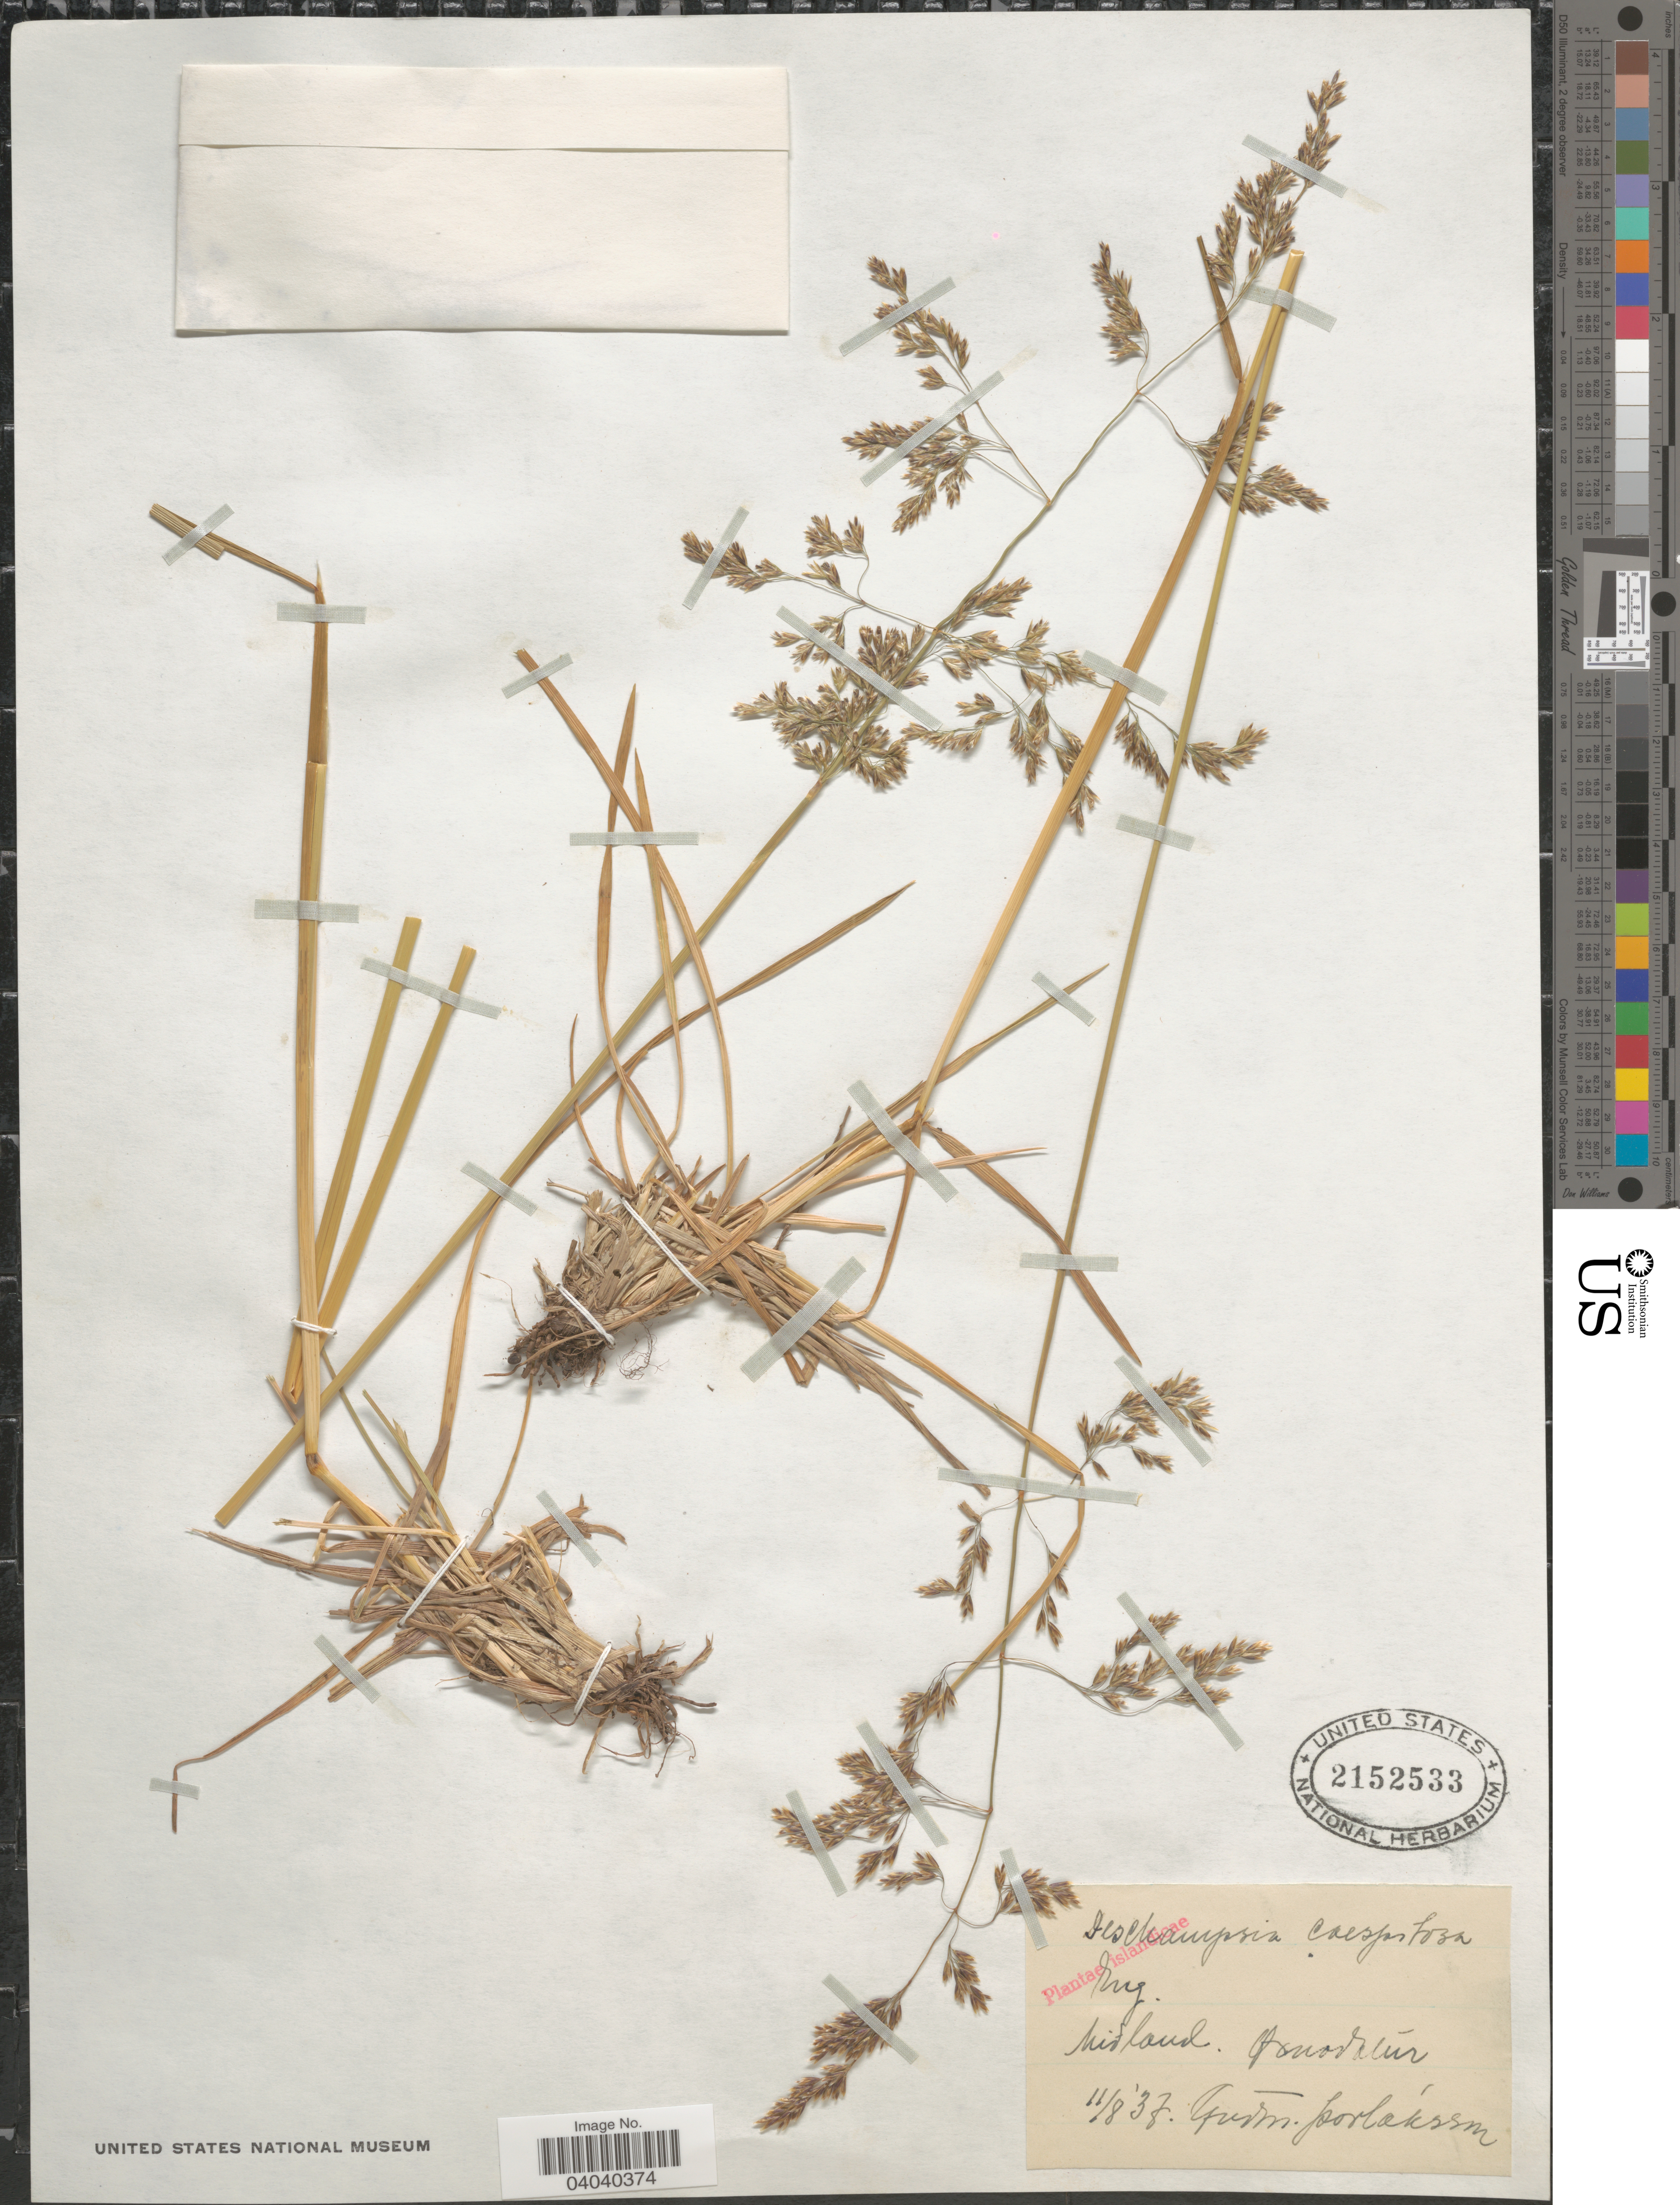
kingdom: Plantae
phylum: Tracheophyta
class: Liliopsida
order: Poales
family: Poaceae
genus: Deschampsia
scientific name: Deschampsia cespitosa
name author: (L.) P. Beauv.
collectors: G. Porlaksson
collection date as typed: Transcribed d/m/y: 11/8/37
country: Iceland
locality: Midland. Öxnadalur.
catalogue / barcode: US 2152533